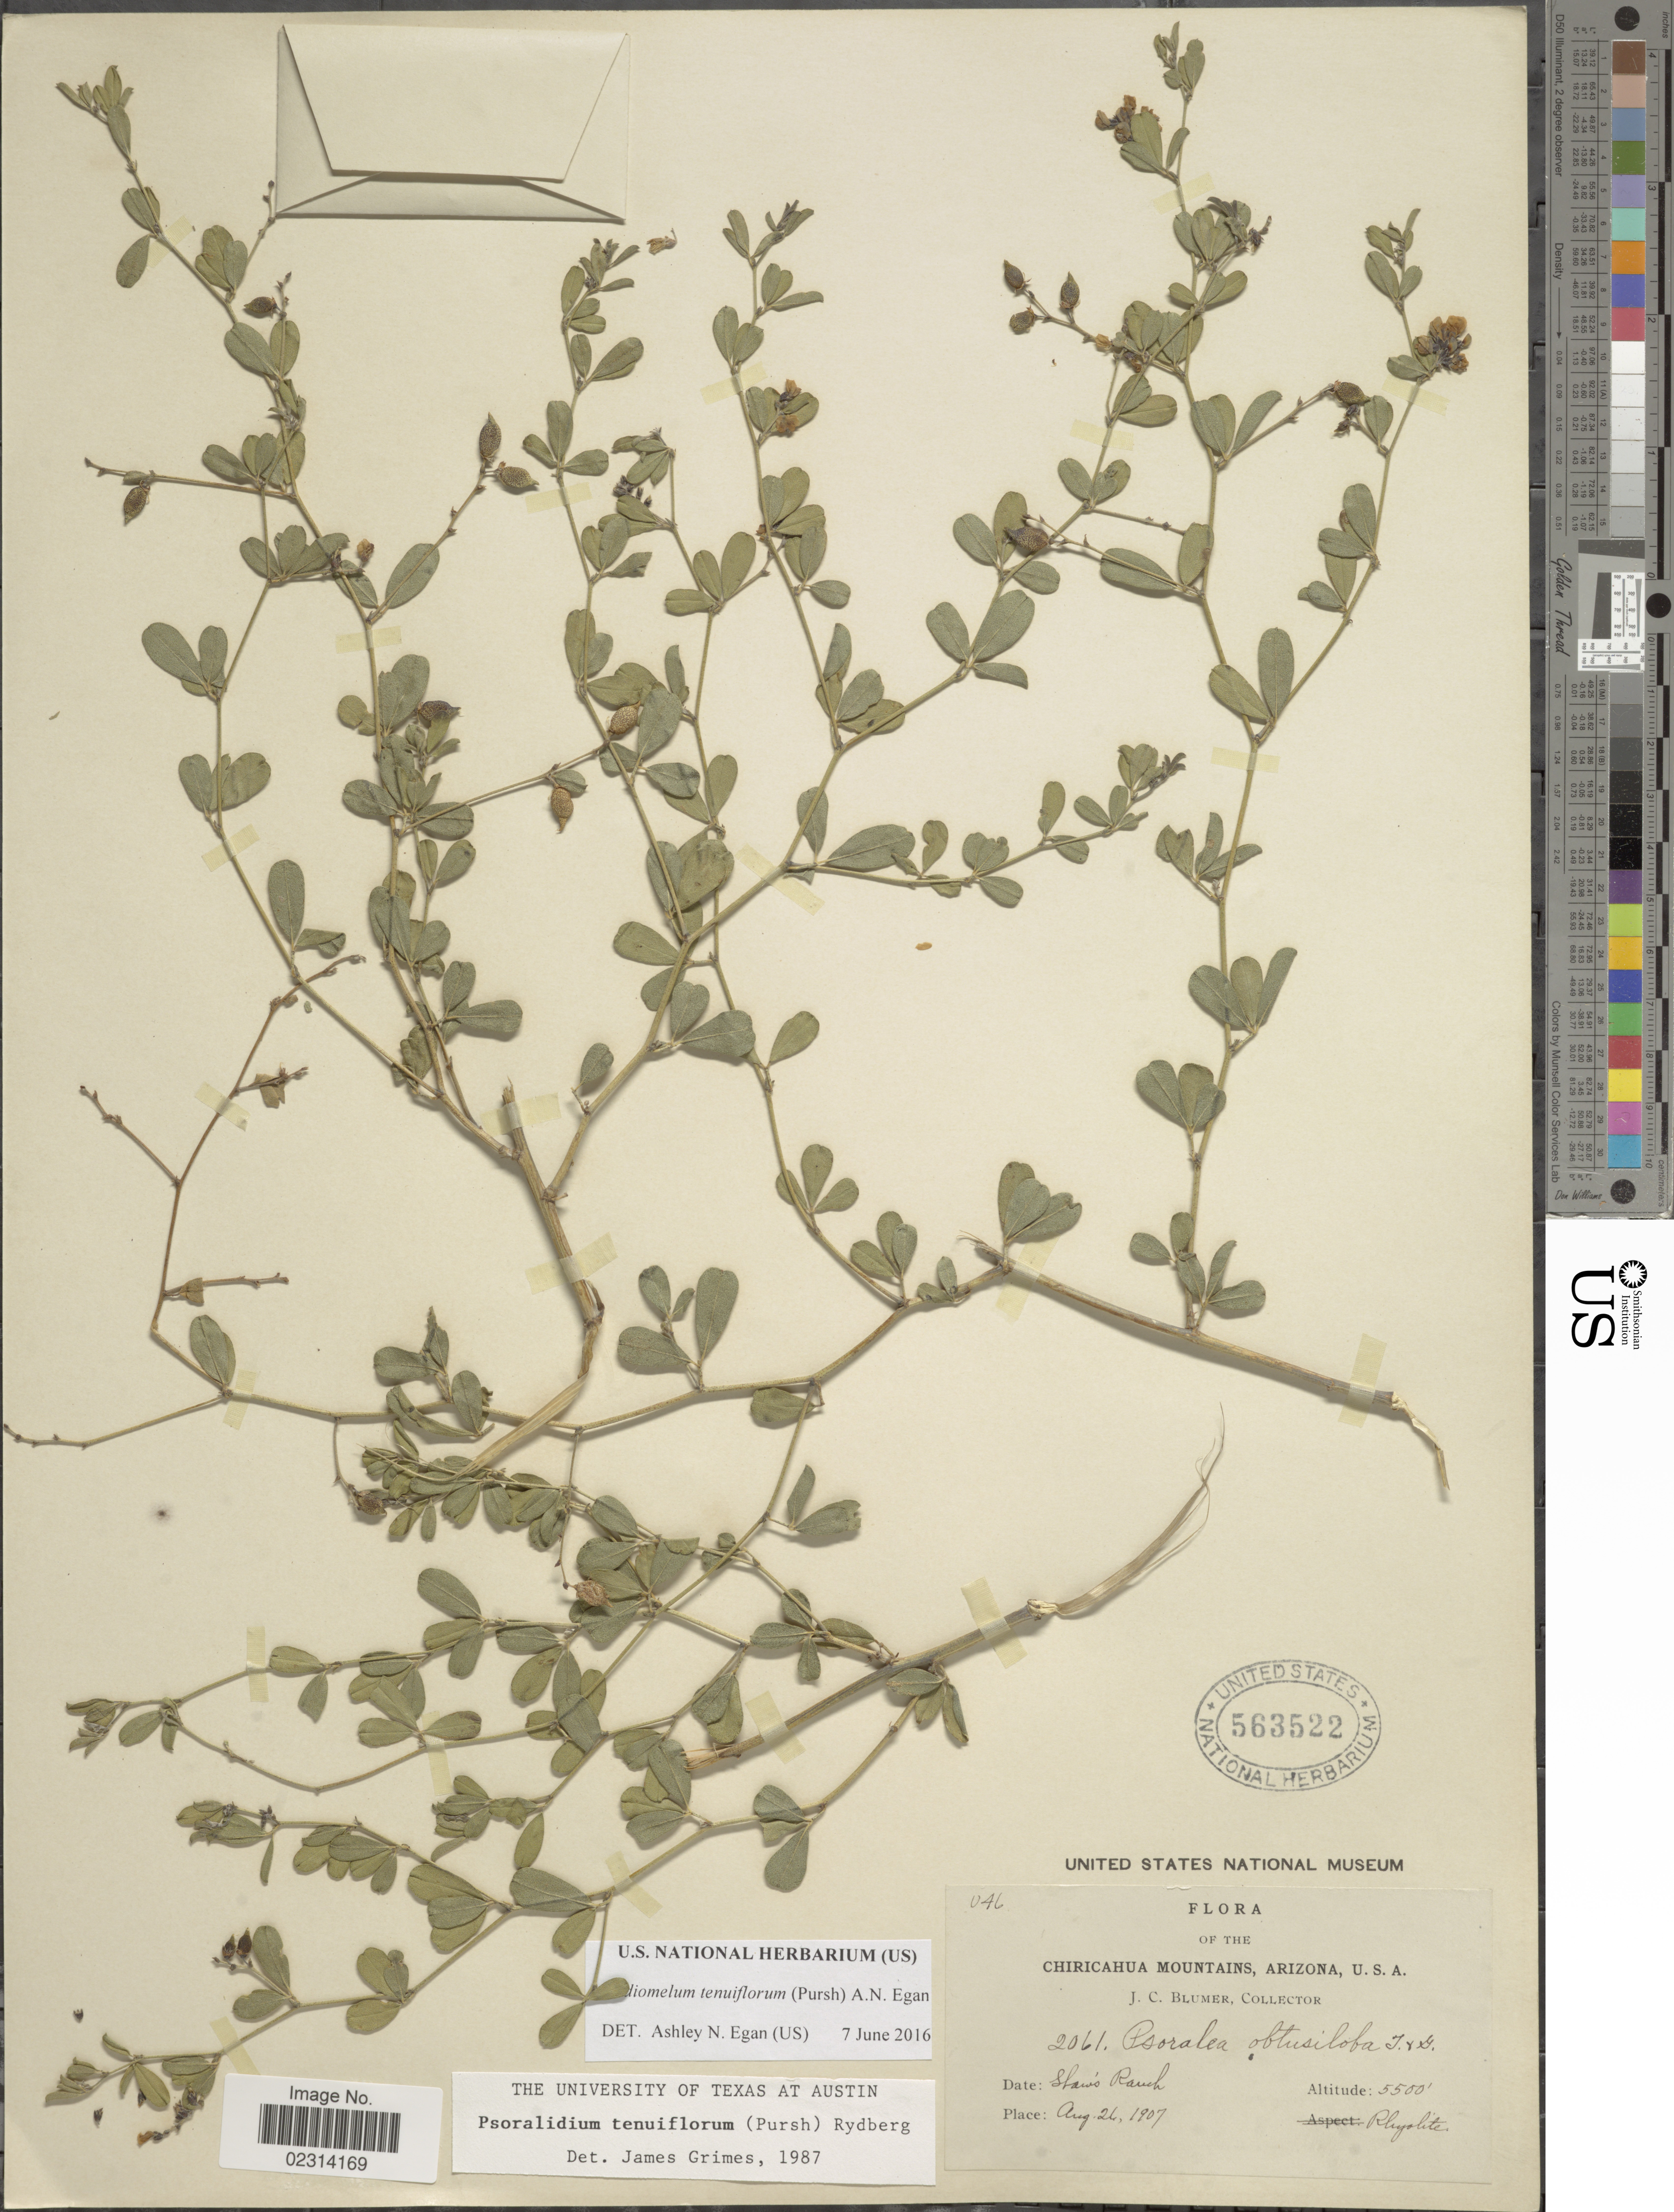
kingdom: Plantae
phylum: Tracheophyta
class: Magnoliopsida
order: Fabales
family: Fabaceae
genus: Psoralidium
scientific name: Psoralidium tenuiflorum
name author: (Pursh) Rydb.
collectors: J. C. Blumer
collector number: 2061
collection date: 1907-08-26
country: United States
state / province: Arizona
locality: Chiricahua Mountains. Shaw's Ranch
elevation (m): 1676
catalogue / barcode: US 563522